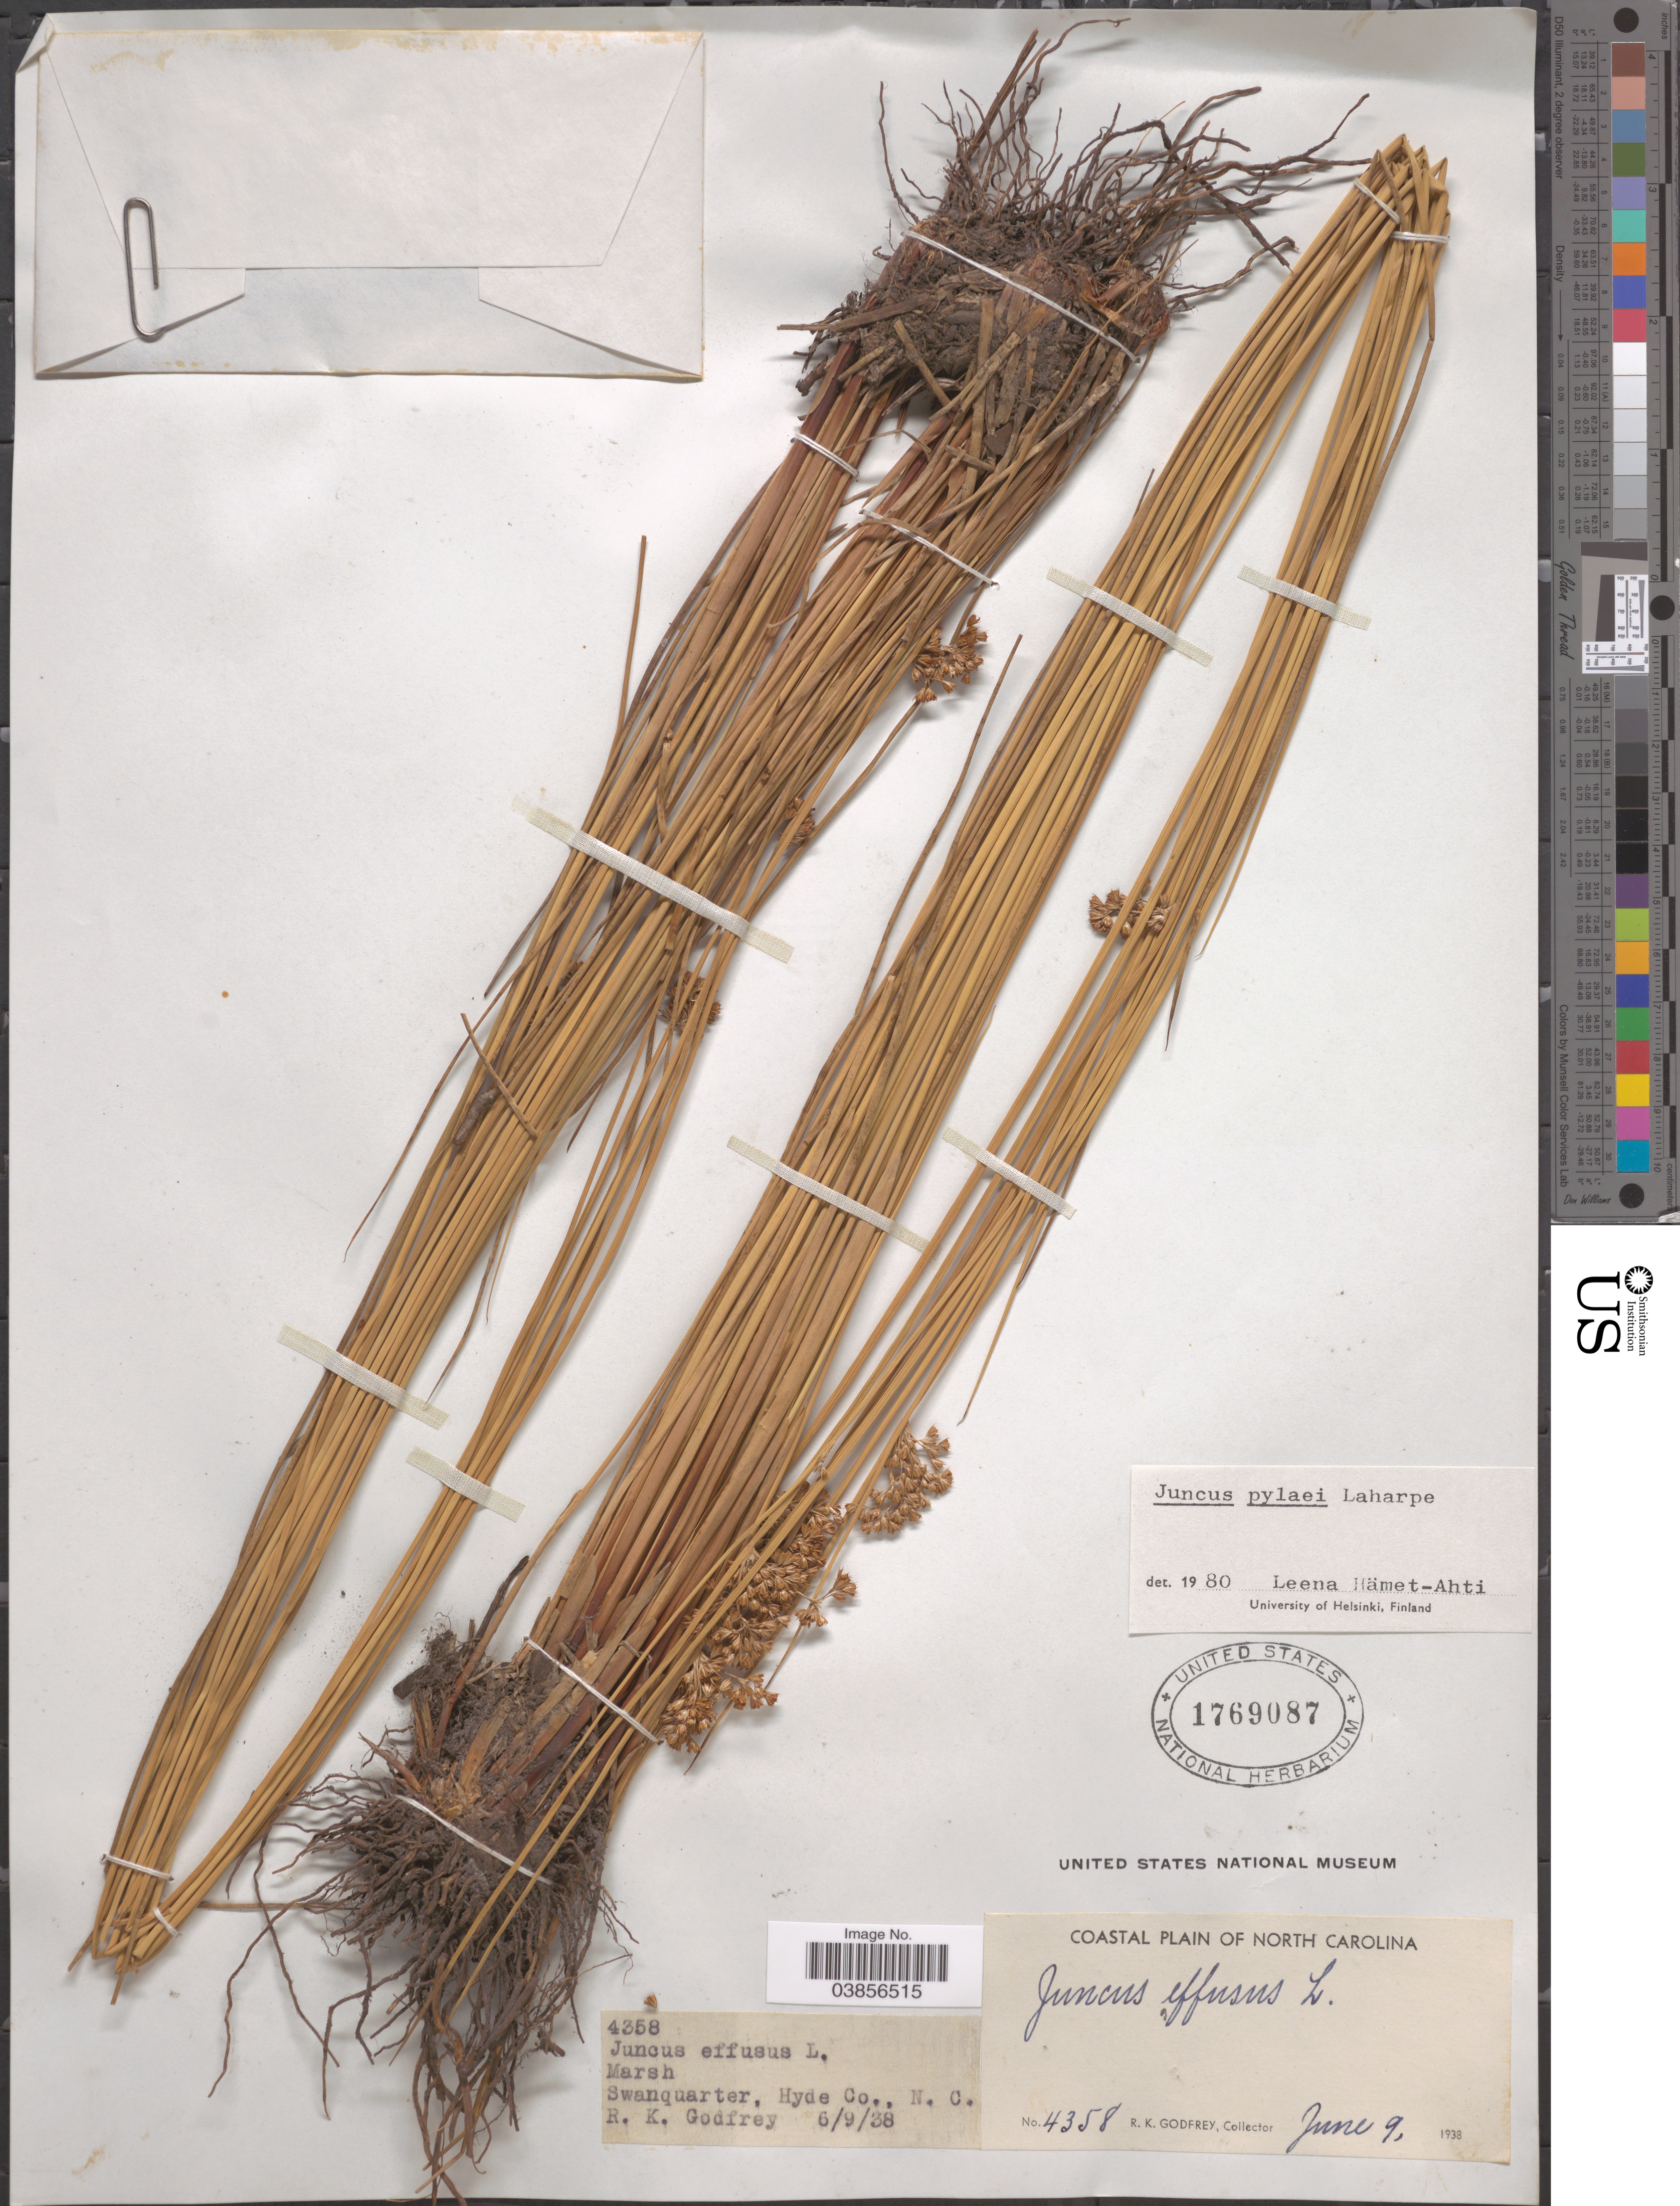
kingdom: Plantae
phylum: Tracheophyta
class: Liliopsida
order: Poales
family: Juncaceae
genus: Juncus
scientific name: Juncus pylaei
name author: Laharpe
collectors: R. K. Godfrey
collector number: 4358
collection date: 1938-06-09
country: United States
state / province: North Carolina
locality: Coastal Plain of North Carolina. Swanquarter, Hyde Co.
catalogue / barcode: US 1769087